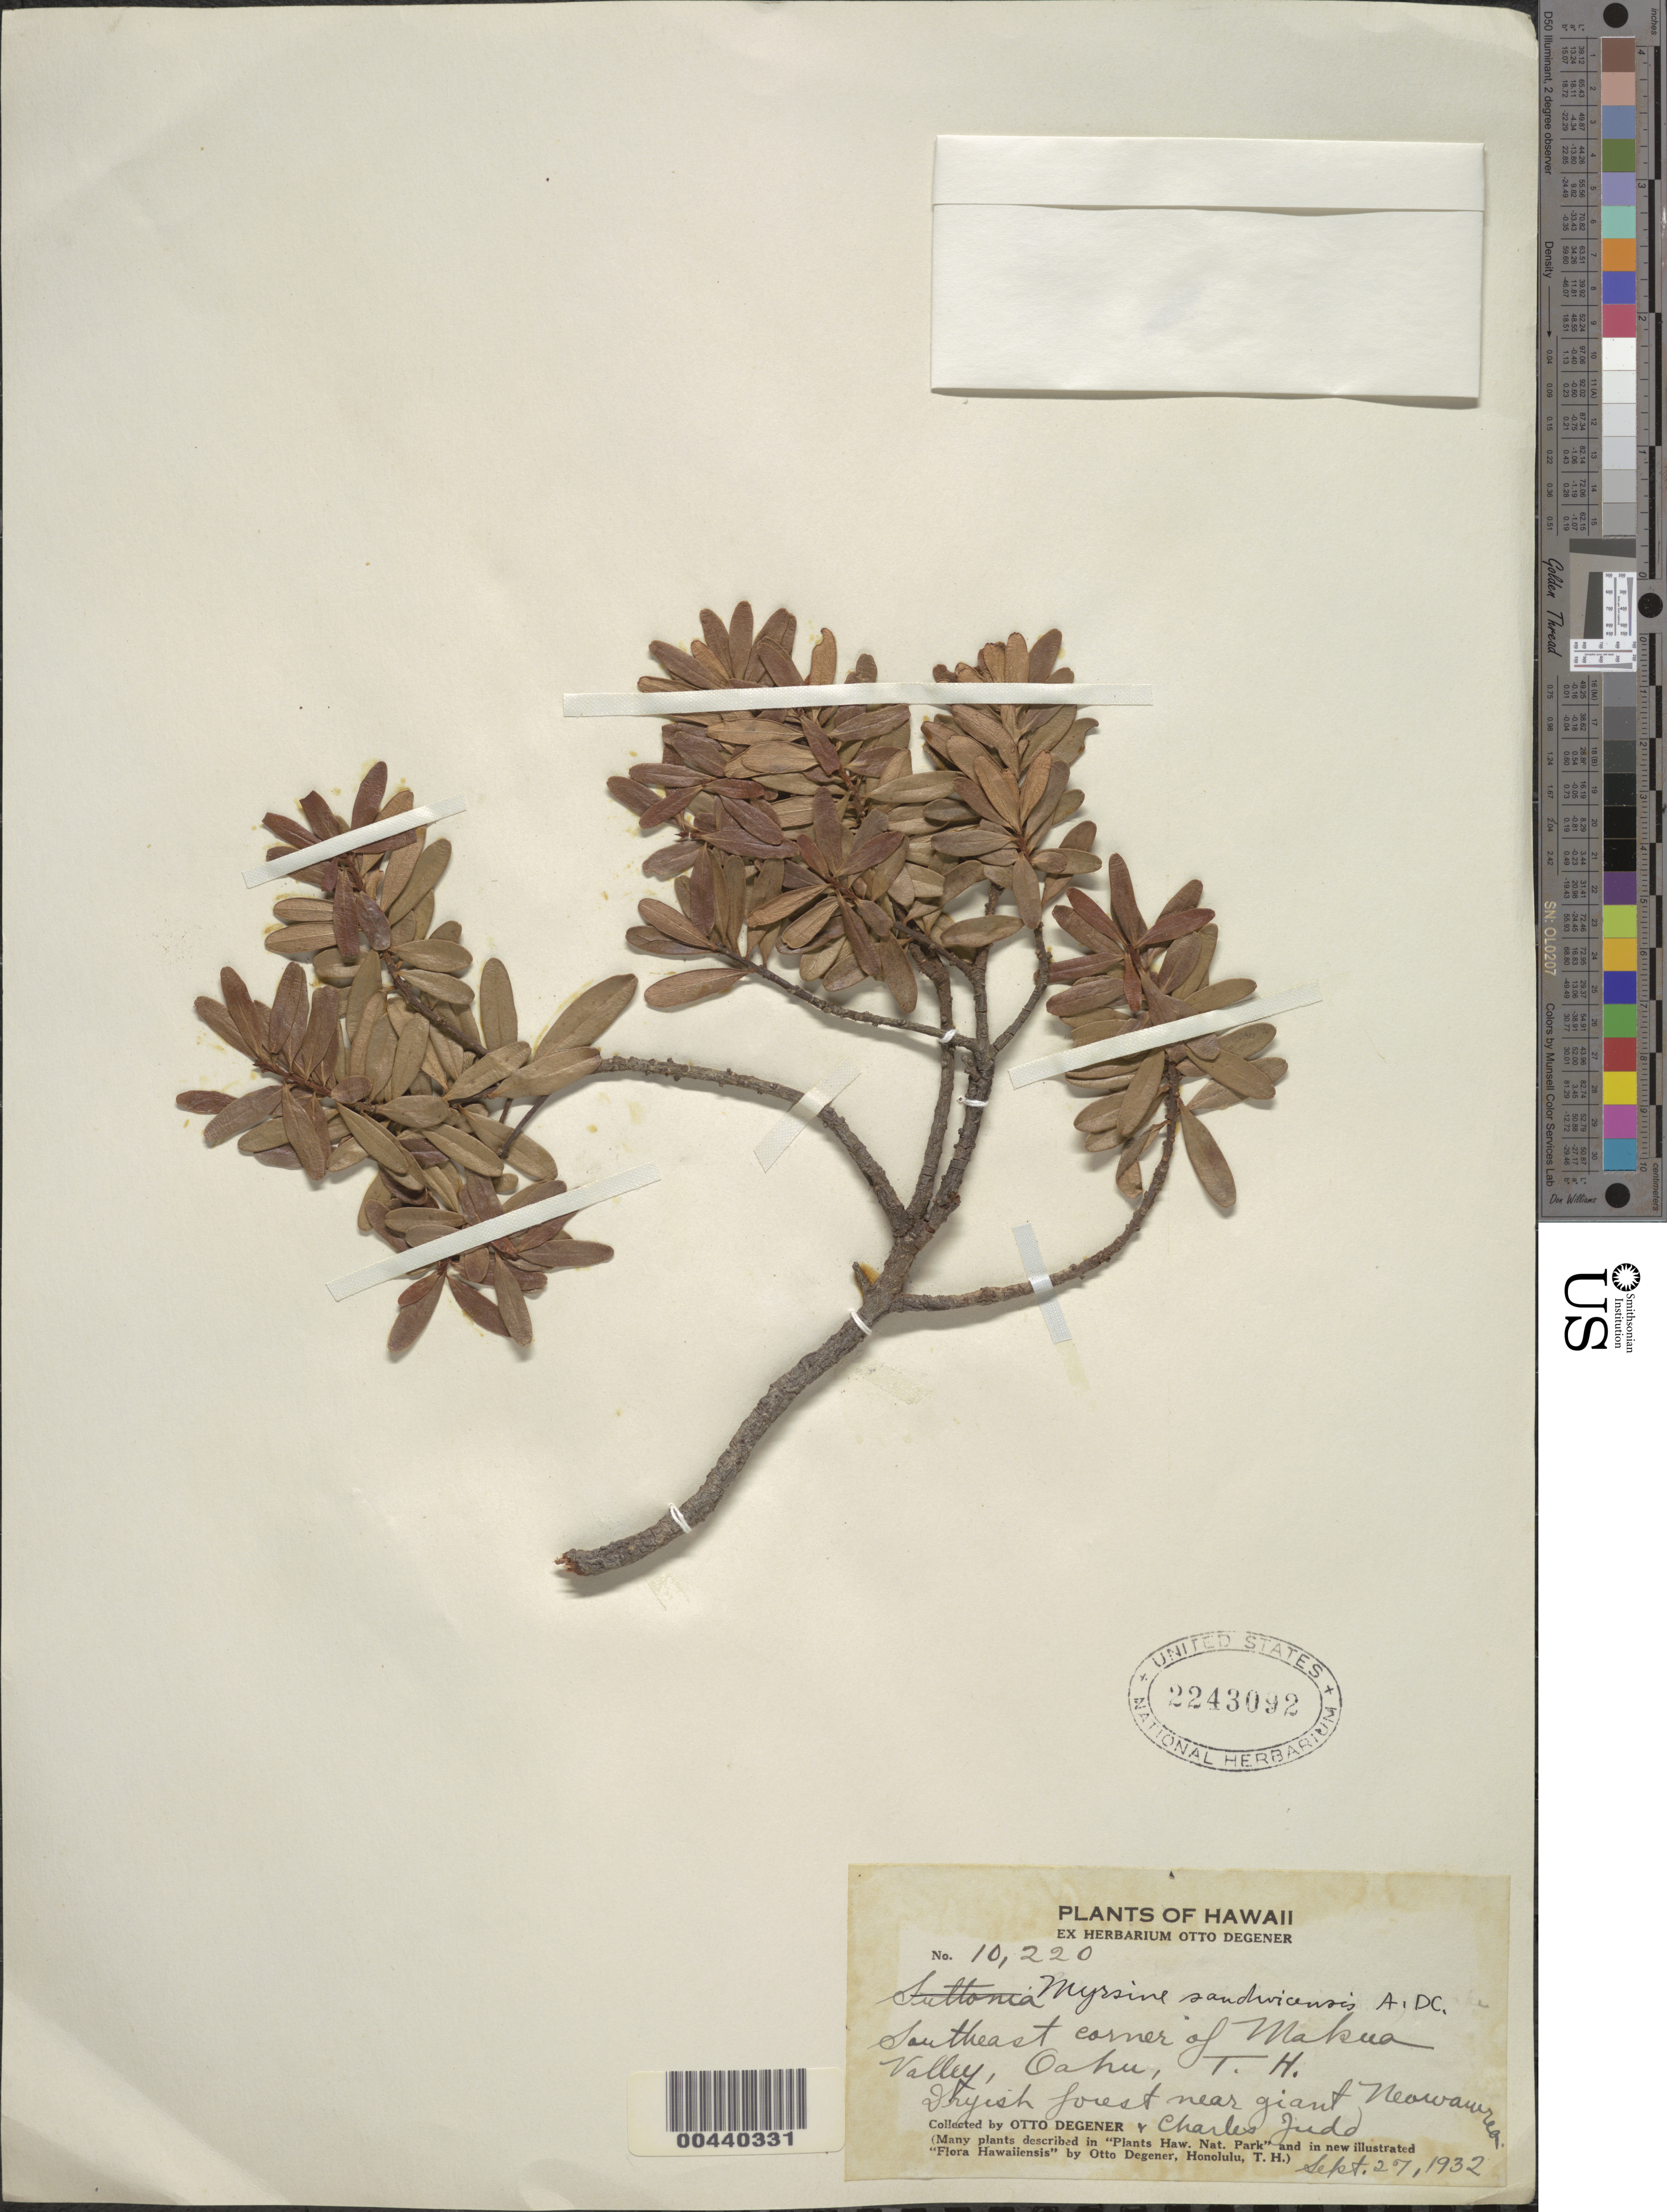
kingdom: Plantae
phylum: Tracheophyta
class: Magnoliopsida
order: Ericales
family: Primulaceae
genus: Myrsine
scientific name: Myrsine sandwicensis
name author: A. DC.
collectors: O. Degener & C. Judd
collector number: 10220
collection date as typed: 27 Sep 1932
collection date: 1932-09-27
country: United States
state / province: Hawaii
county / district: Honolulu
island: Oahu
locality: SE corner of Makua Valley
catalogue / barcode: US 2243092